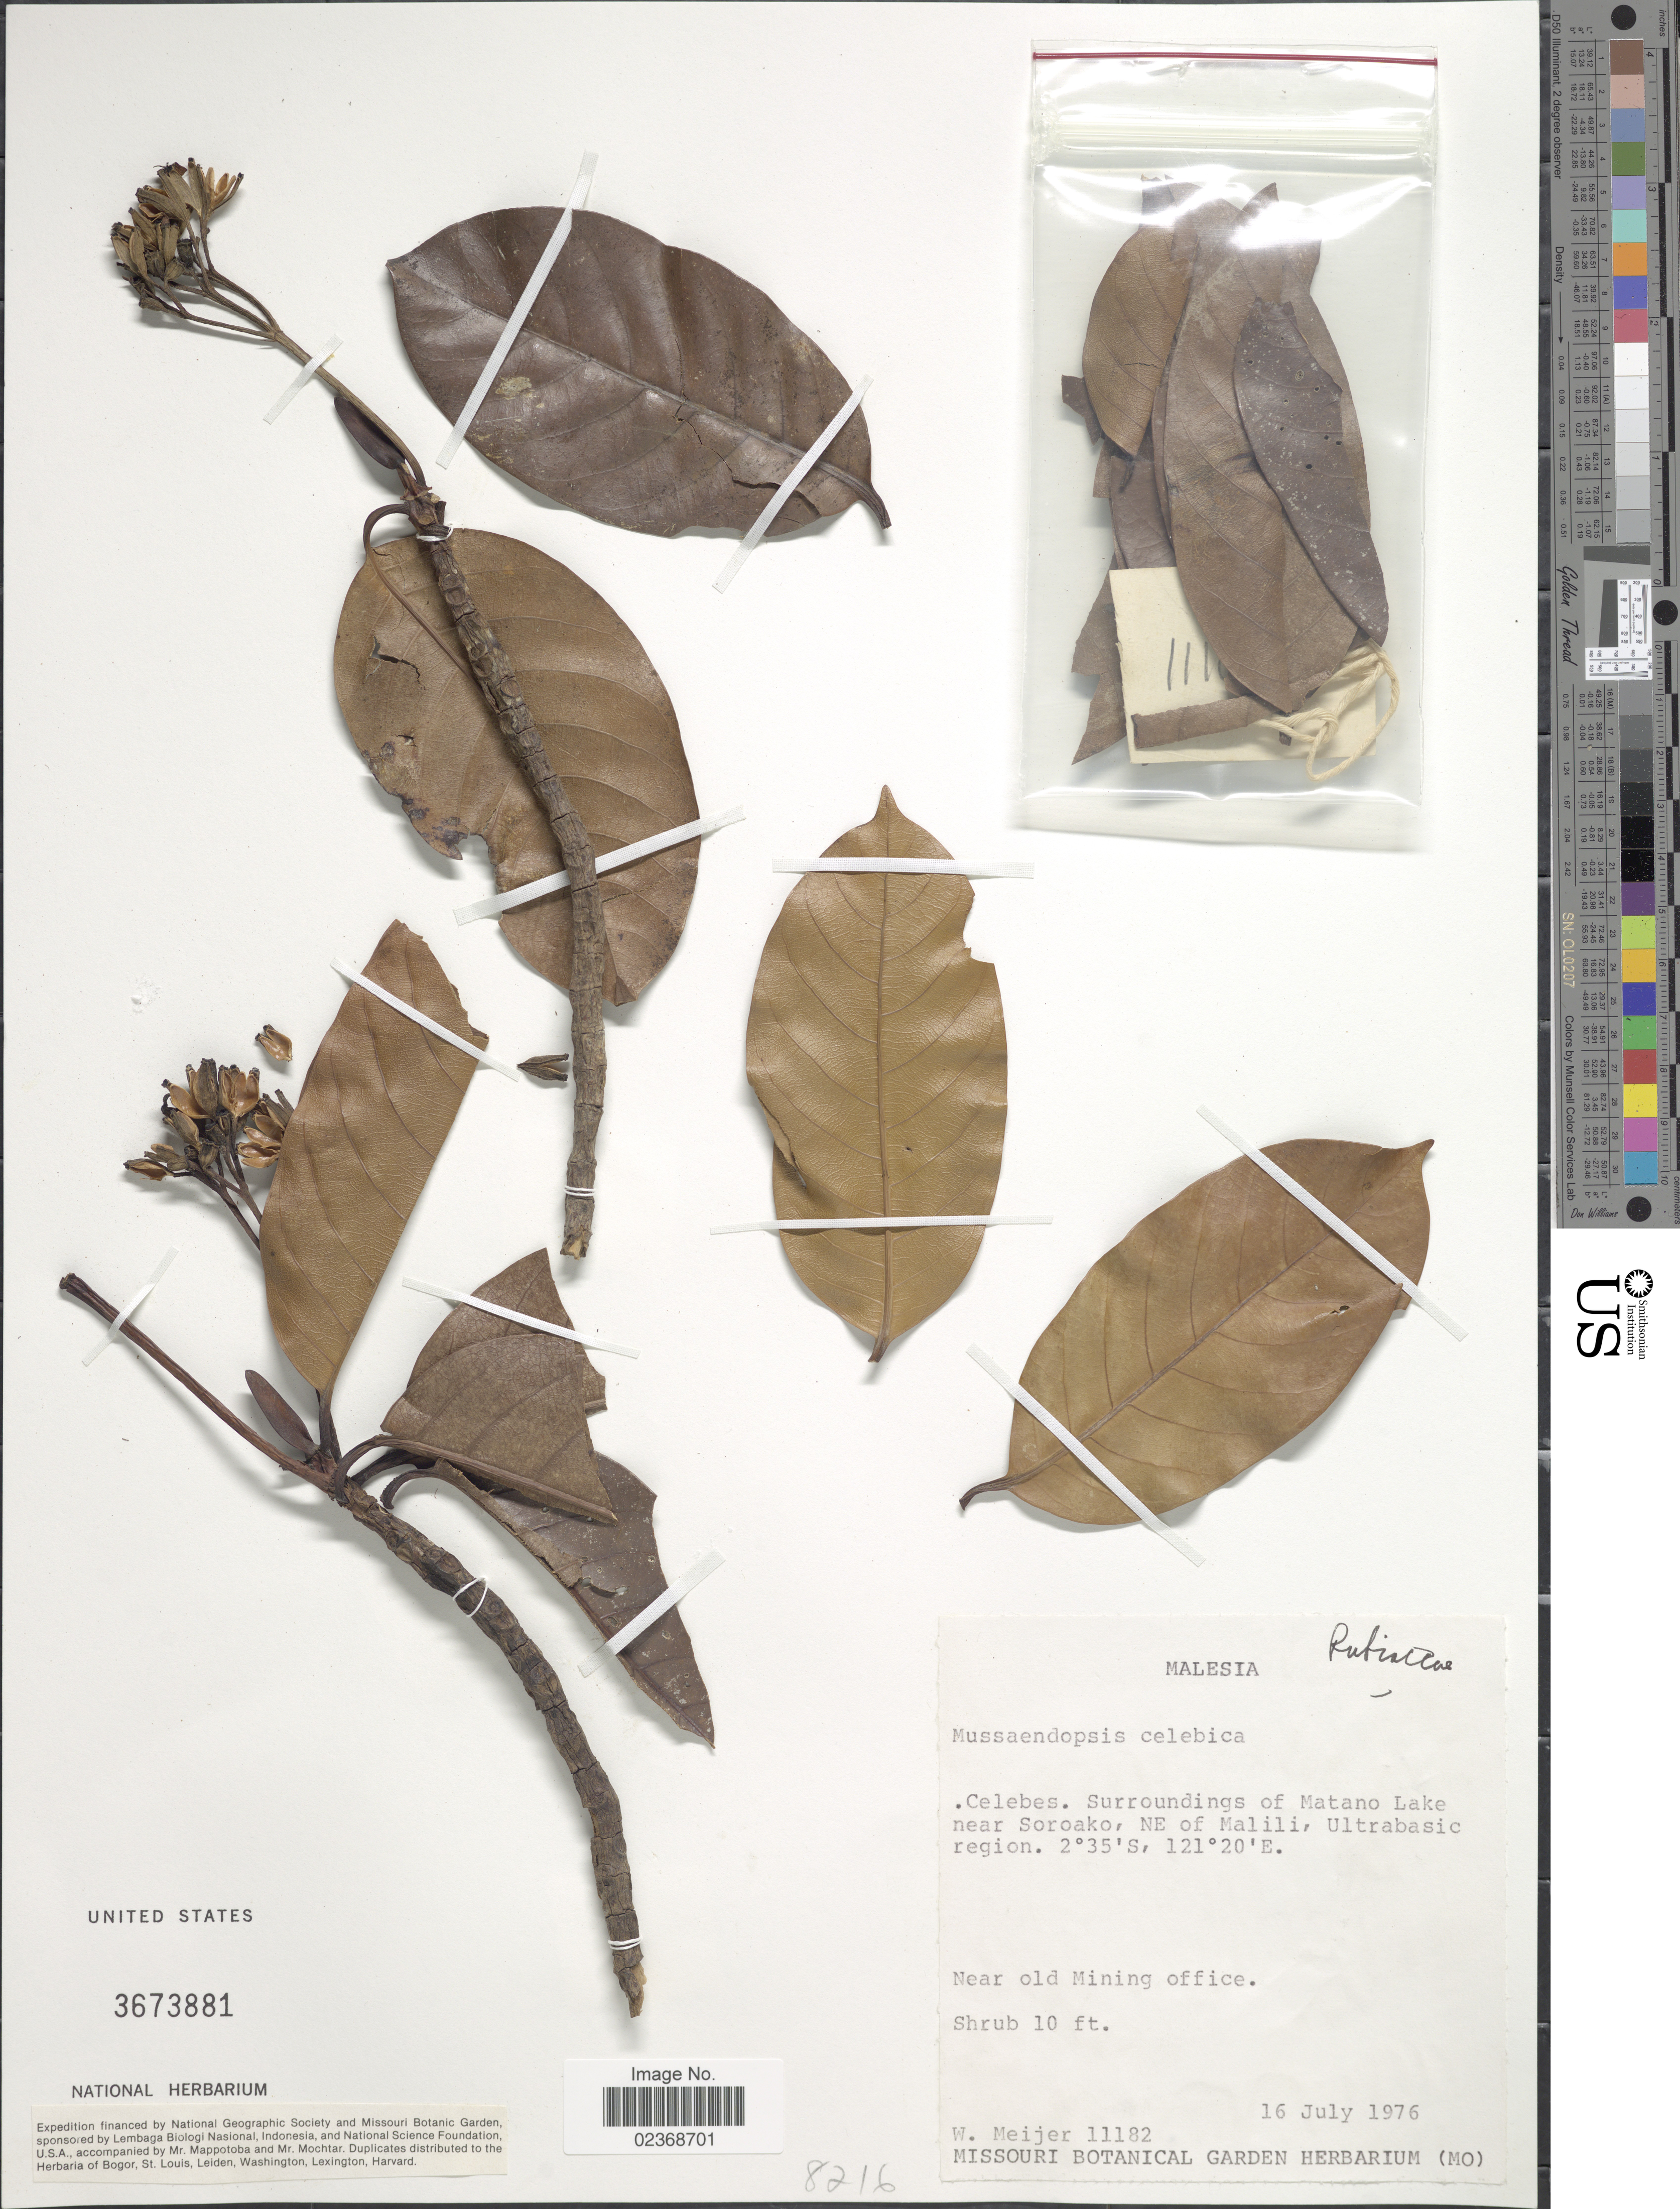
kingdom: Plantae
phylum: Tracheophyta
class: Magnoliopsida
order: Gentianales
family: Rubiaceae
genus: Mussaendopsis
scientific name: Mussaendopsis celebica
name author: Bremek.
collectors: W. Meijer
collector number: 11182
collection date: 1976-07-16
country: Indonesia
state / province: Sulawesi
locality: Malesia, Celebes. Surroundings of Matano Lake near Soroako, NE of Malili, Ultrabasic region, near old Mining Office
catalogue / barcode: US 3673881